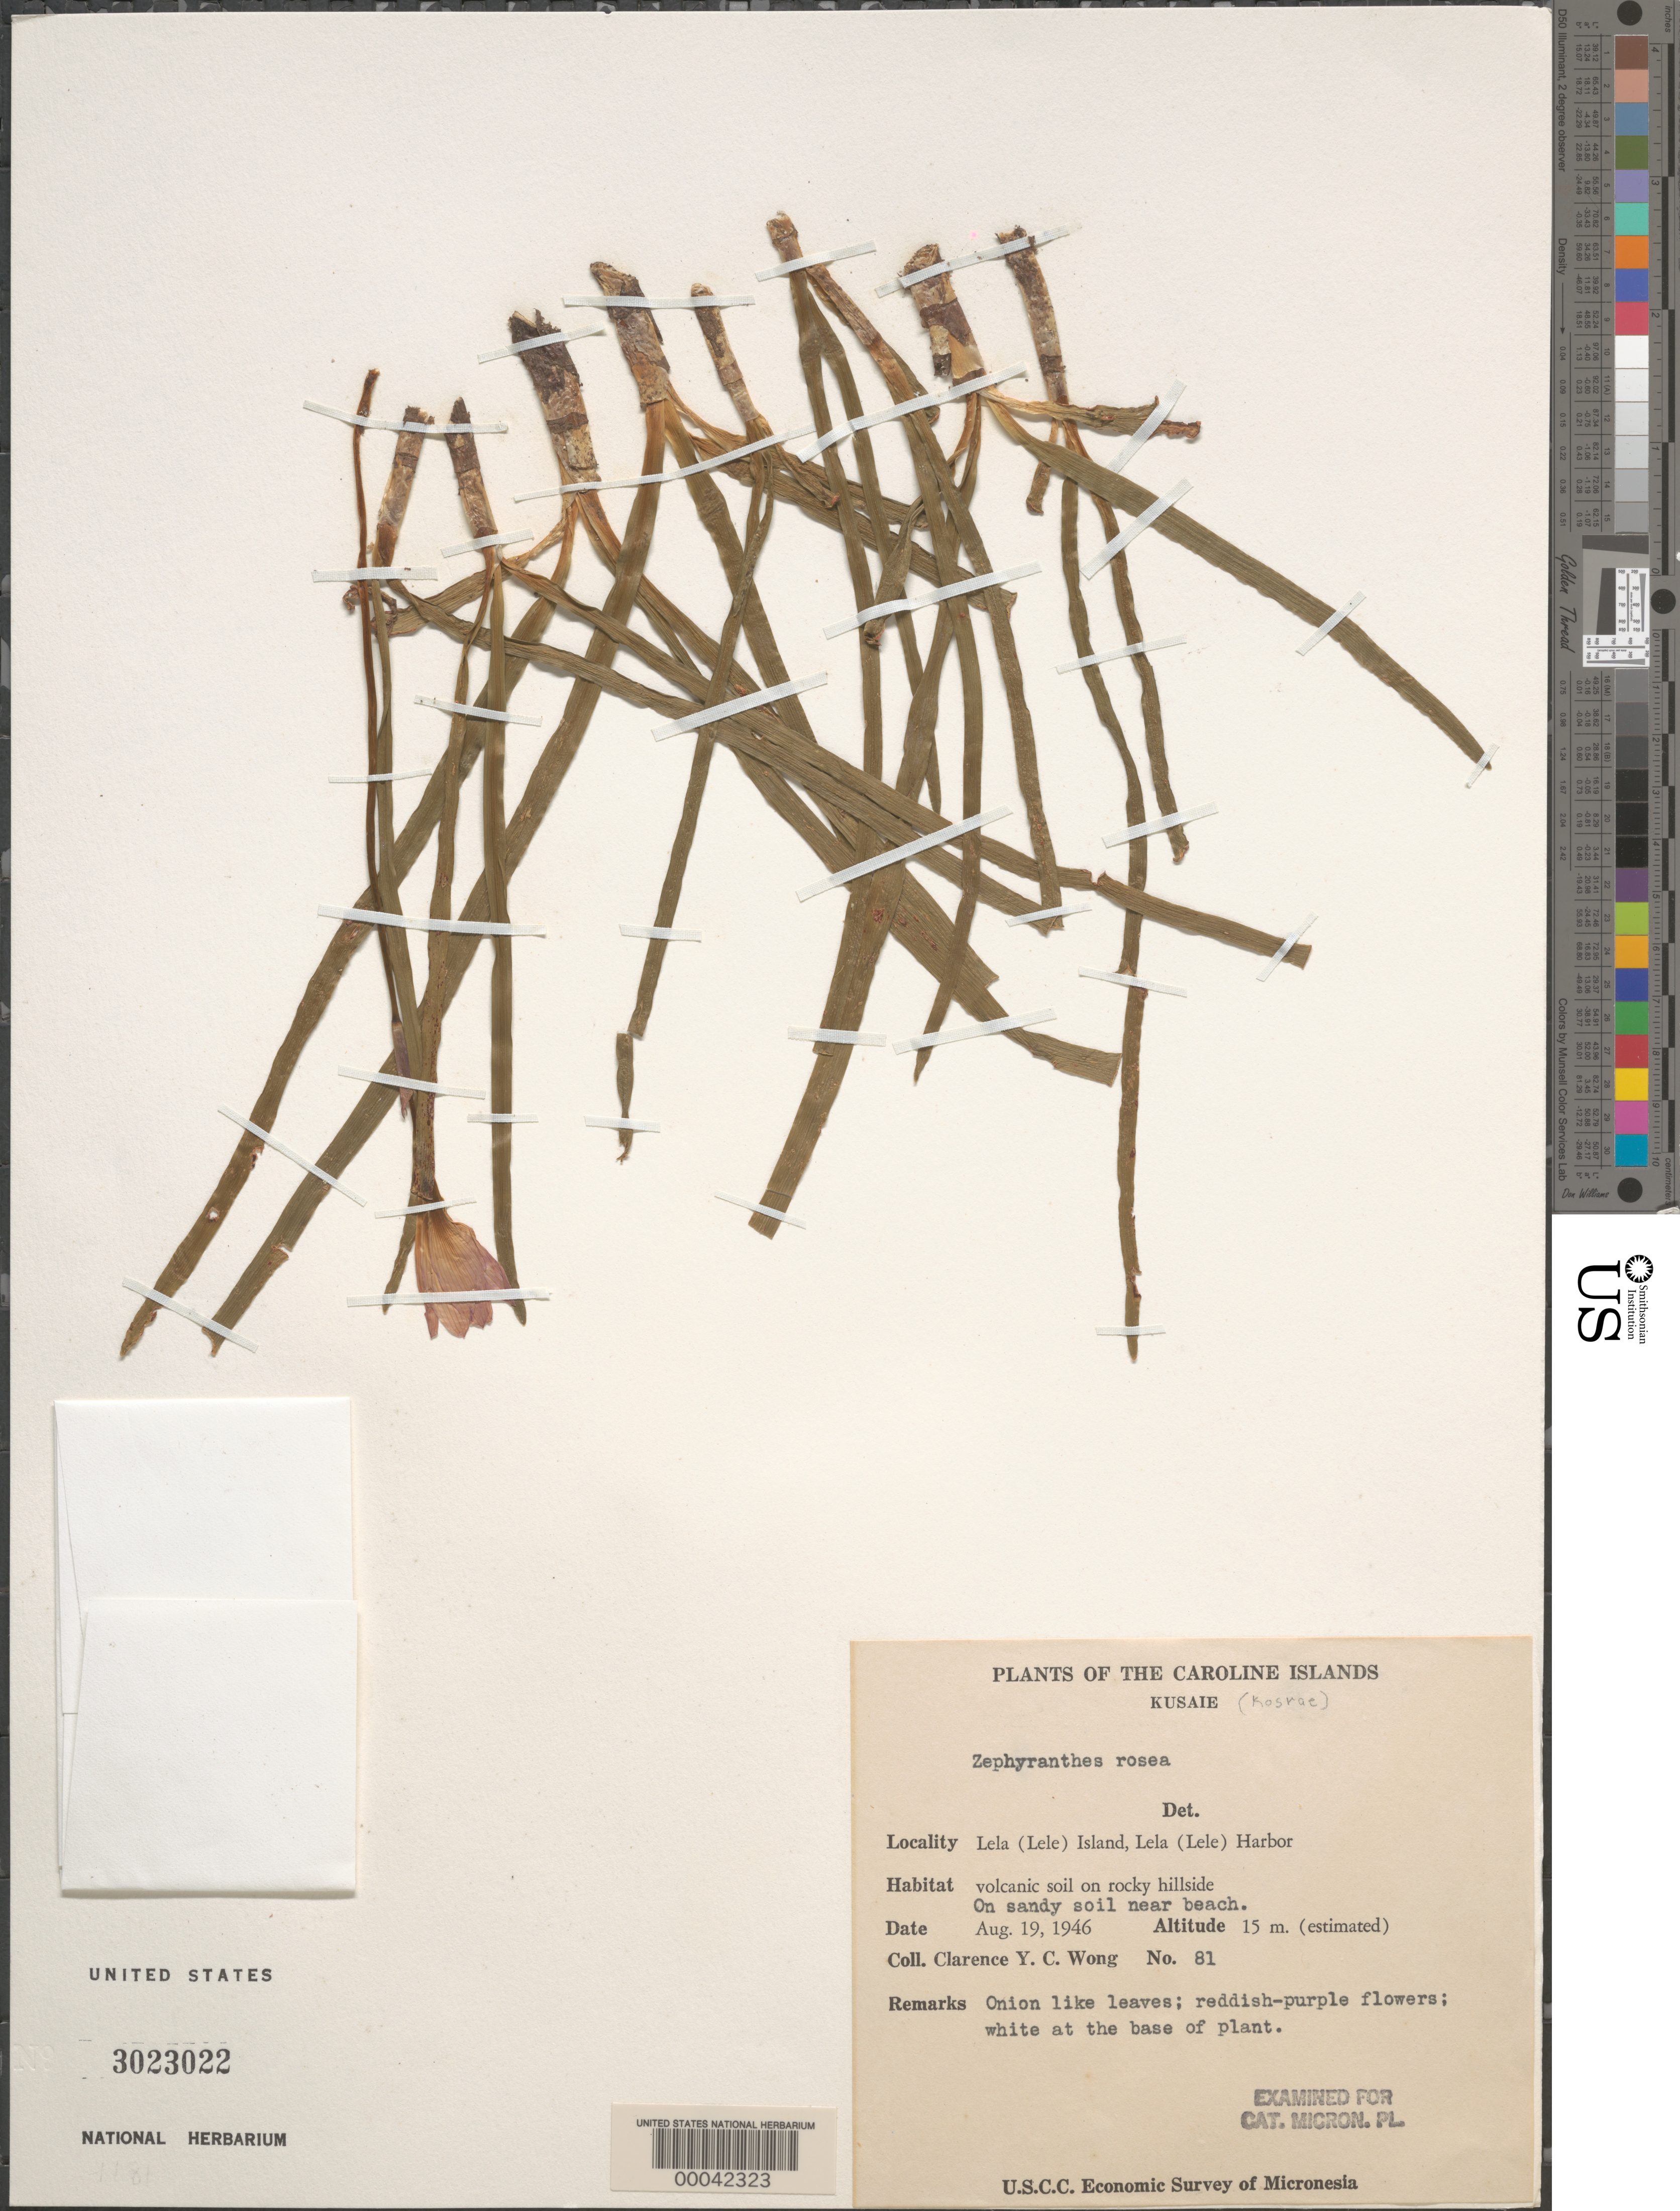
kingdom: Plantae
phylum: Tracheophyta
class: Liliopsida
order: Asparagales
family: Amaryllidaceae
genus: Zephyranthes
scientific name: Zephyranthes rosea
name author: Lindl.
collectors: C. Y. C. Wong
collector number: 81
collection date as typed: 19 Aug 1946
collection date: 1946-08-19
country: Micronesia, Federated States of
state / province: Kosrae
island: Kosrae [Kusaie]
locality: Lela (Lele) Islet, Lela (Lele) Harbor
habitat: Volcanic soil on rocky hilside; on sandy soil near beach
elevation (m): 15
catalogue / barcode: US 3023022